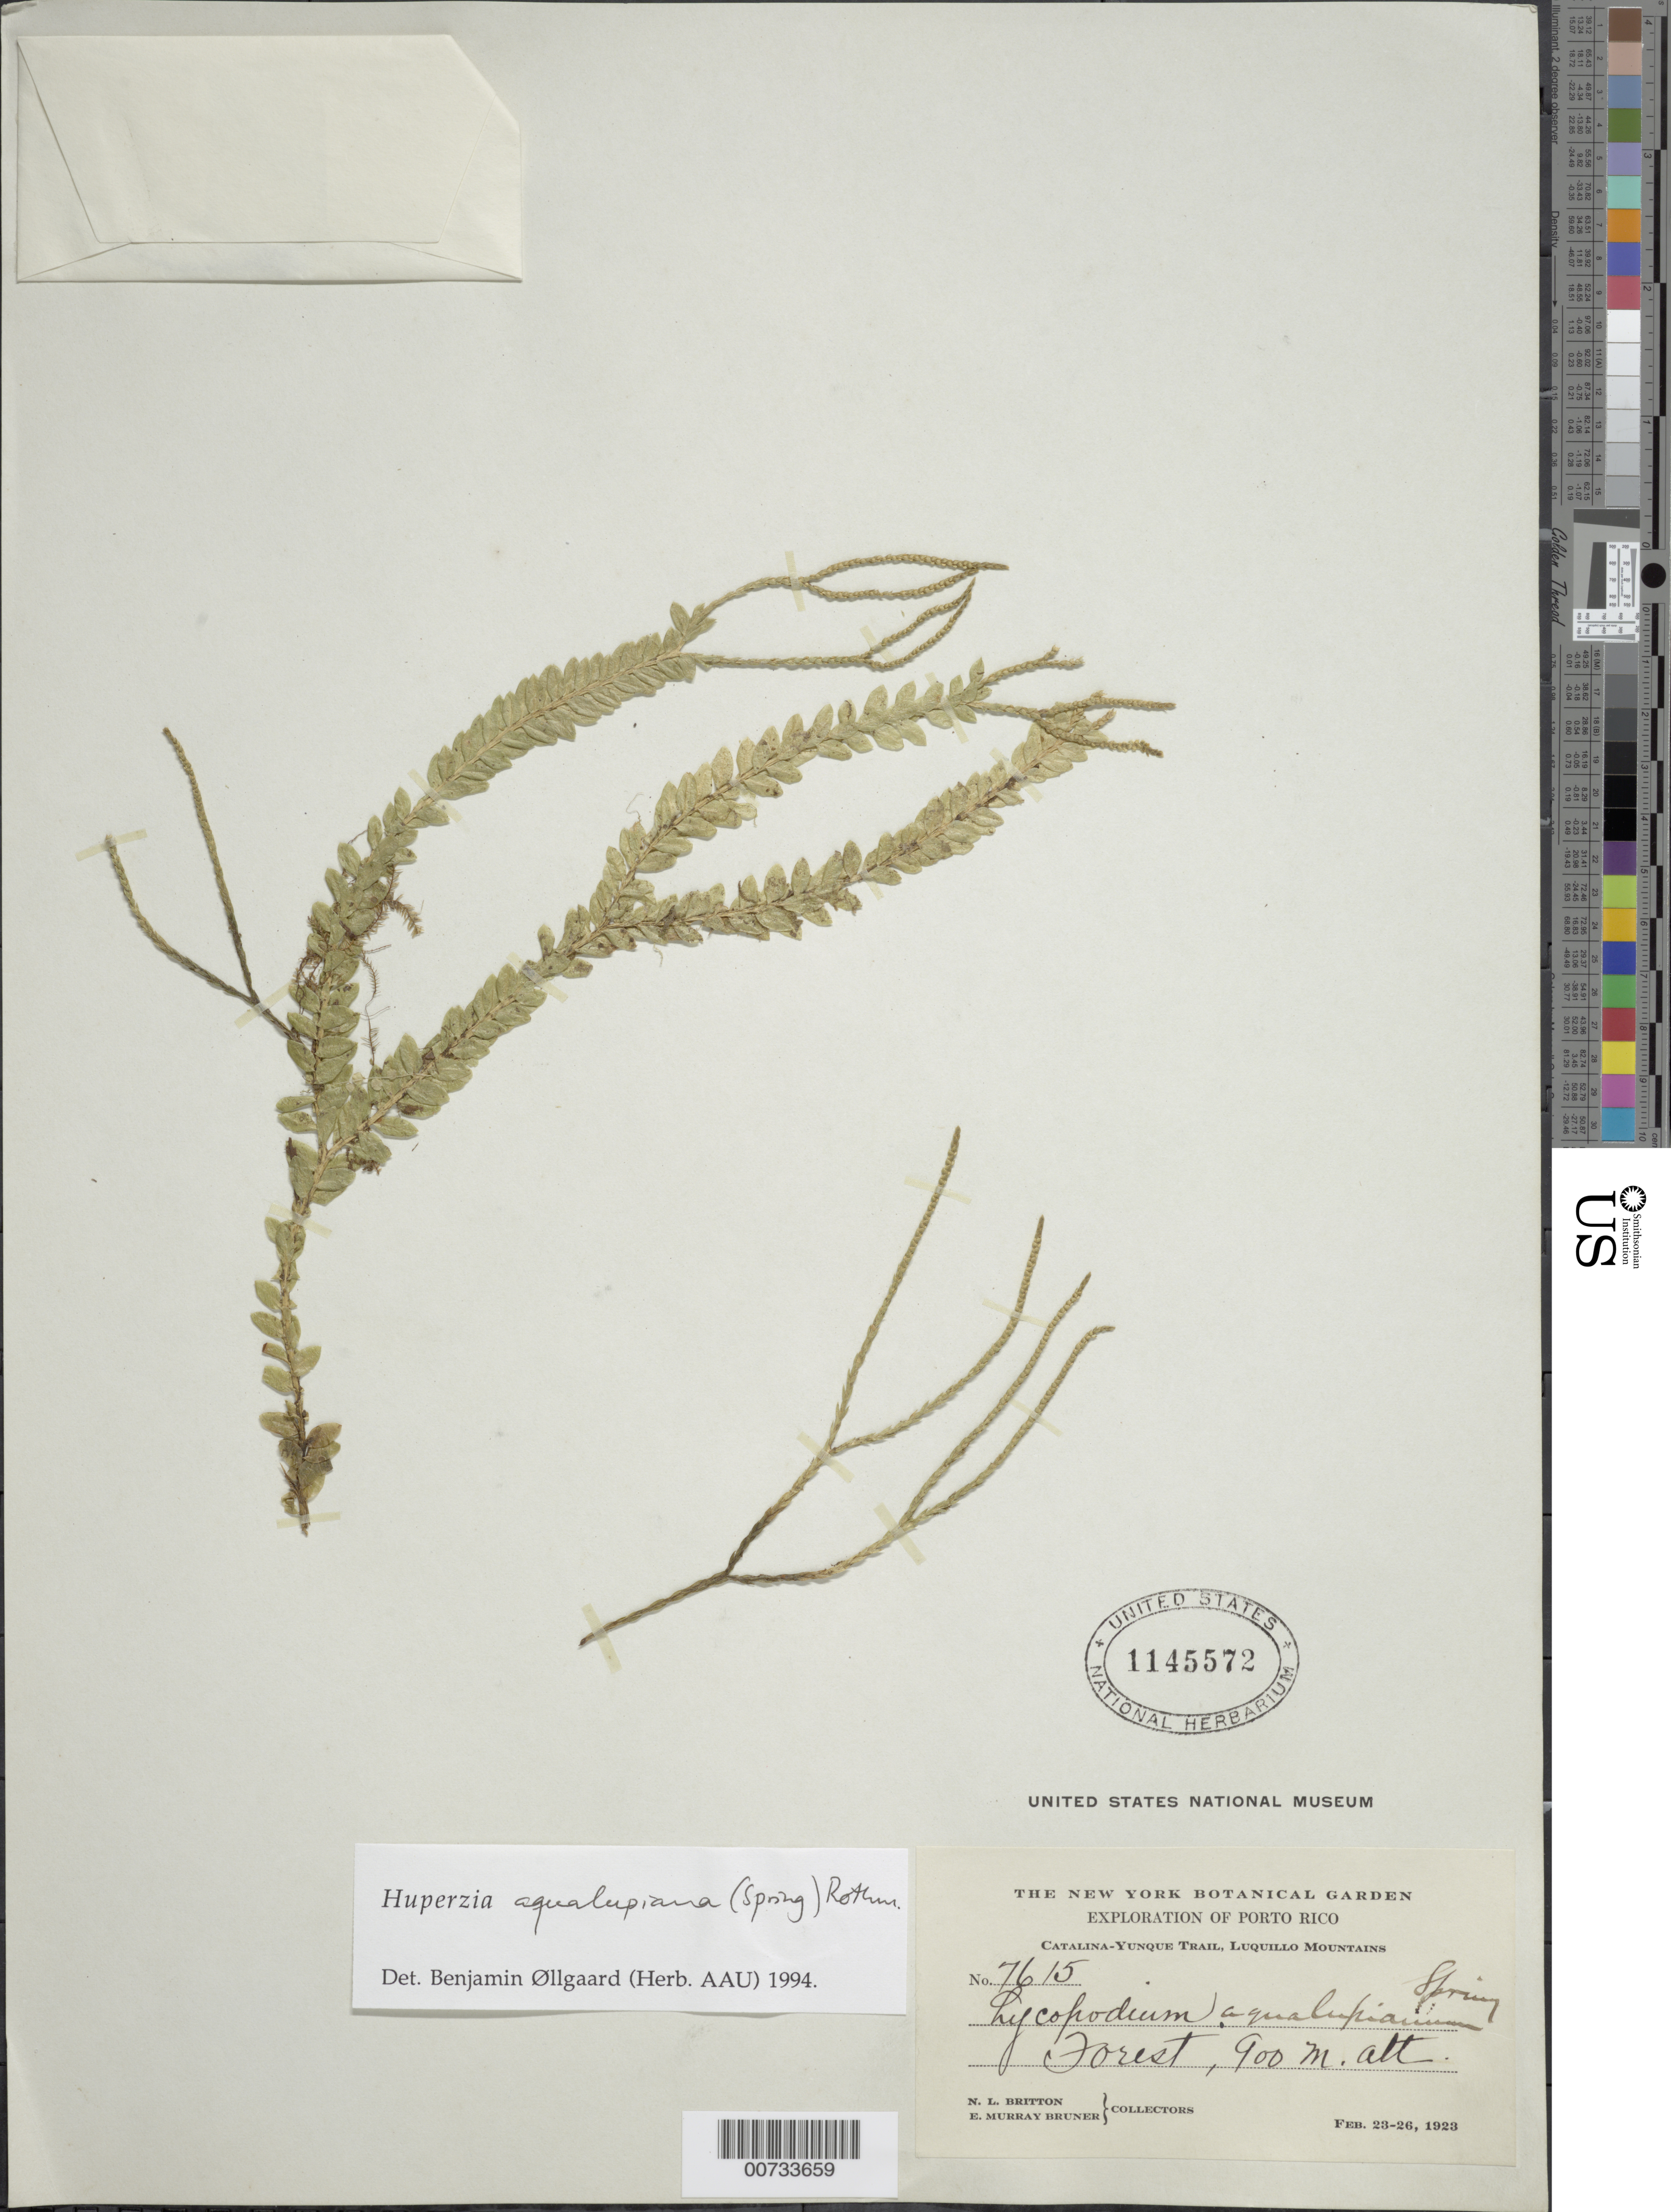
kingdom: Plantae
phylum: Tracheophyta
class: Lycopodiopsida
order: Lycopodiales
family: Lycopodiaceae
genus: Phlegmariurus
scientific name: Phlegmariurus aqualupianus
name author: (Spring) B. Øllg.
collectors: N. Britton & E. Murray Bruner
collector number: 7615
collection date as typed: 23 Feb 1923 to 26 Feb 1923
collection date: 1923-02-23/1923-02-26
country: Puerto Rico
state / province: Luquillo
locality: Catalina-Yunque Trail, Luquillo Mts.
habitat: Forest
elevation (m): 900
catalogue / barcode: US 1145572